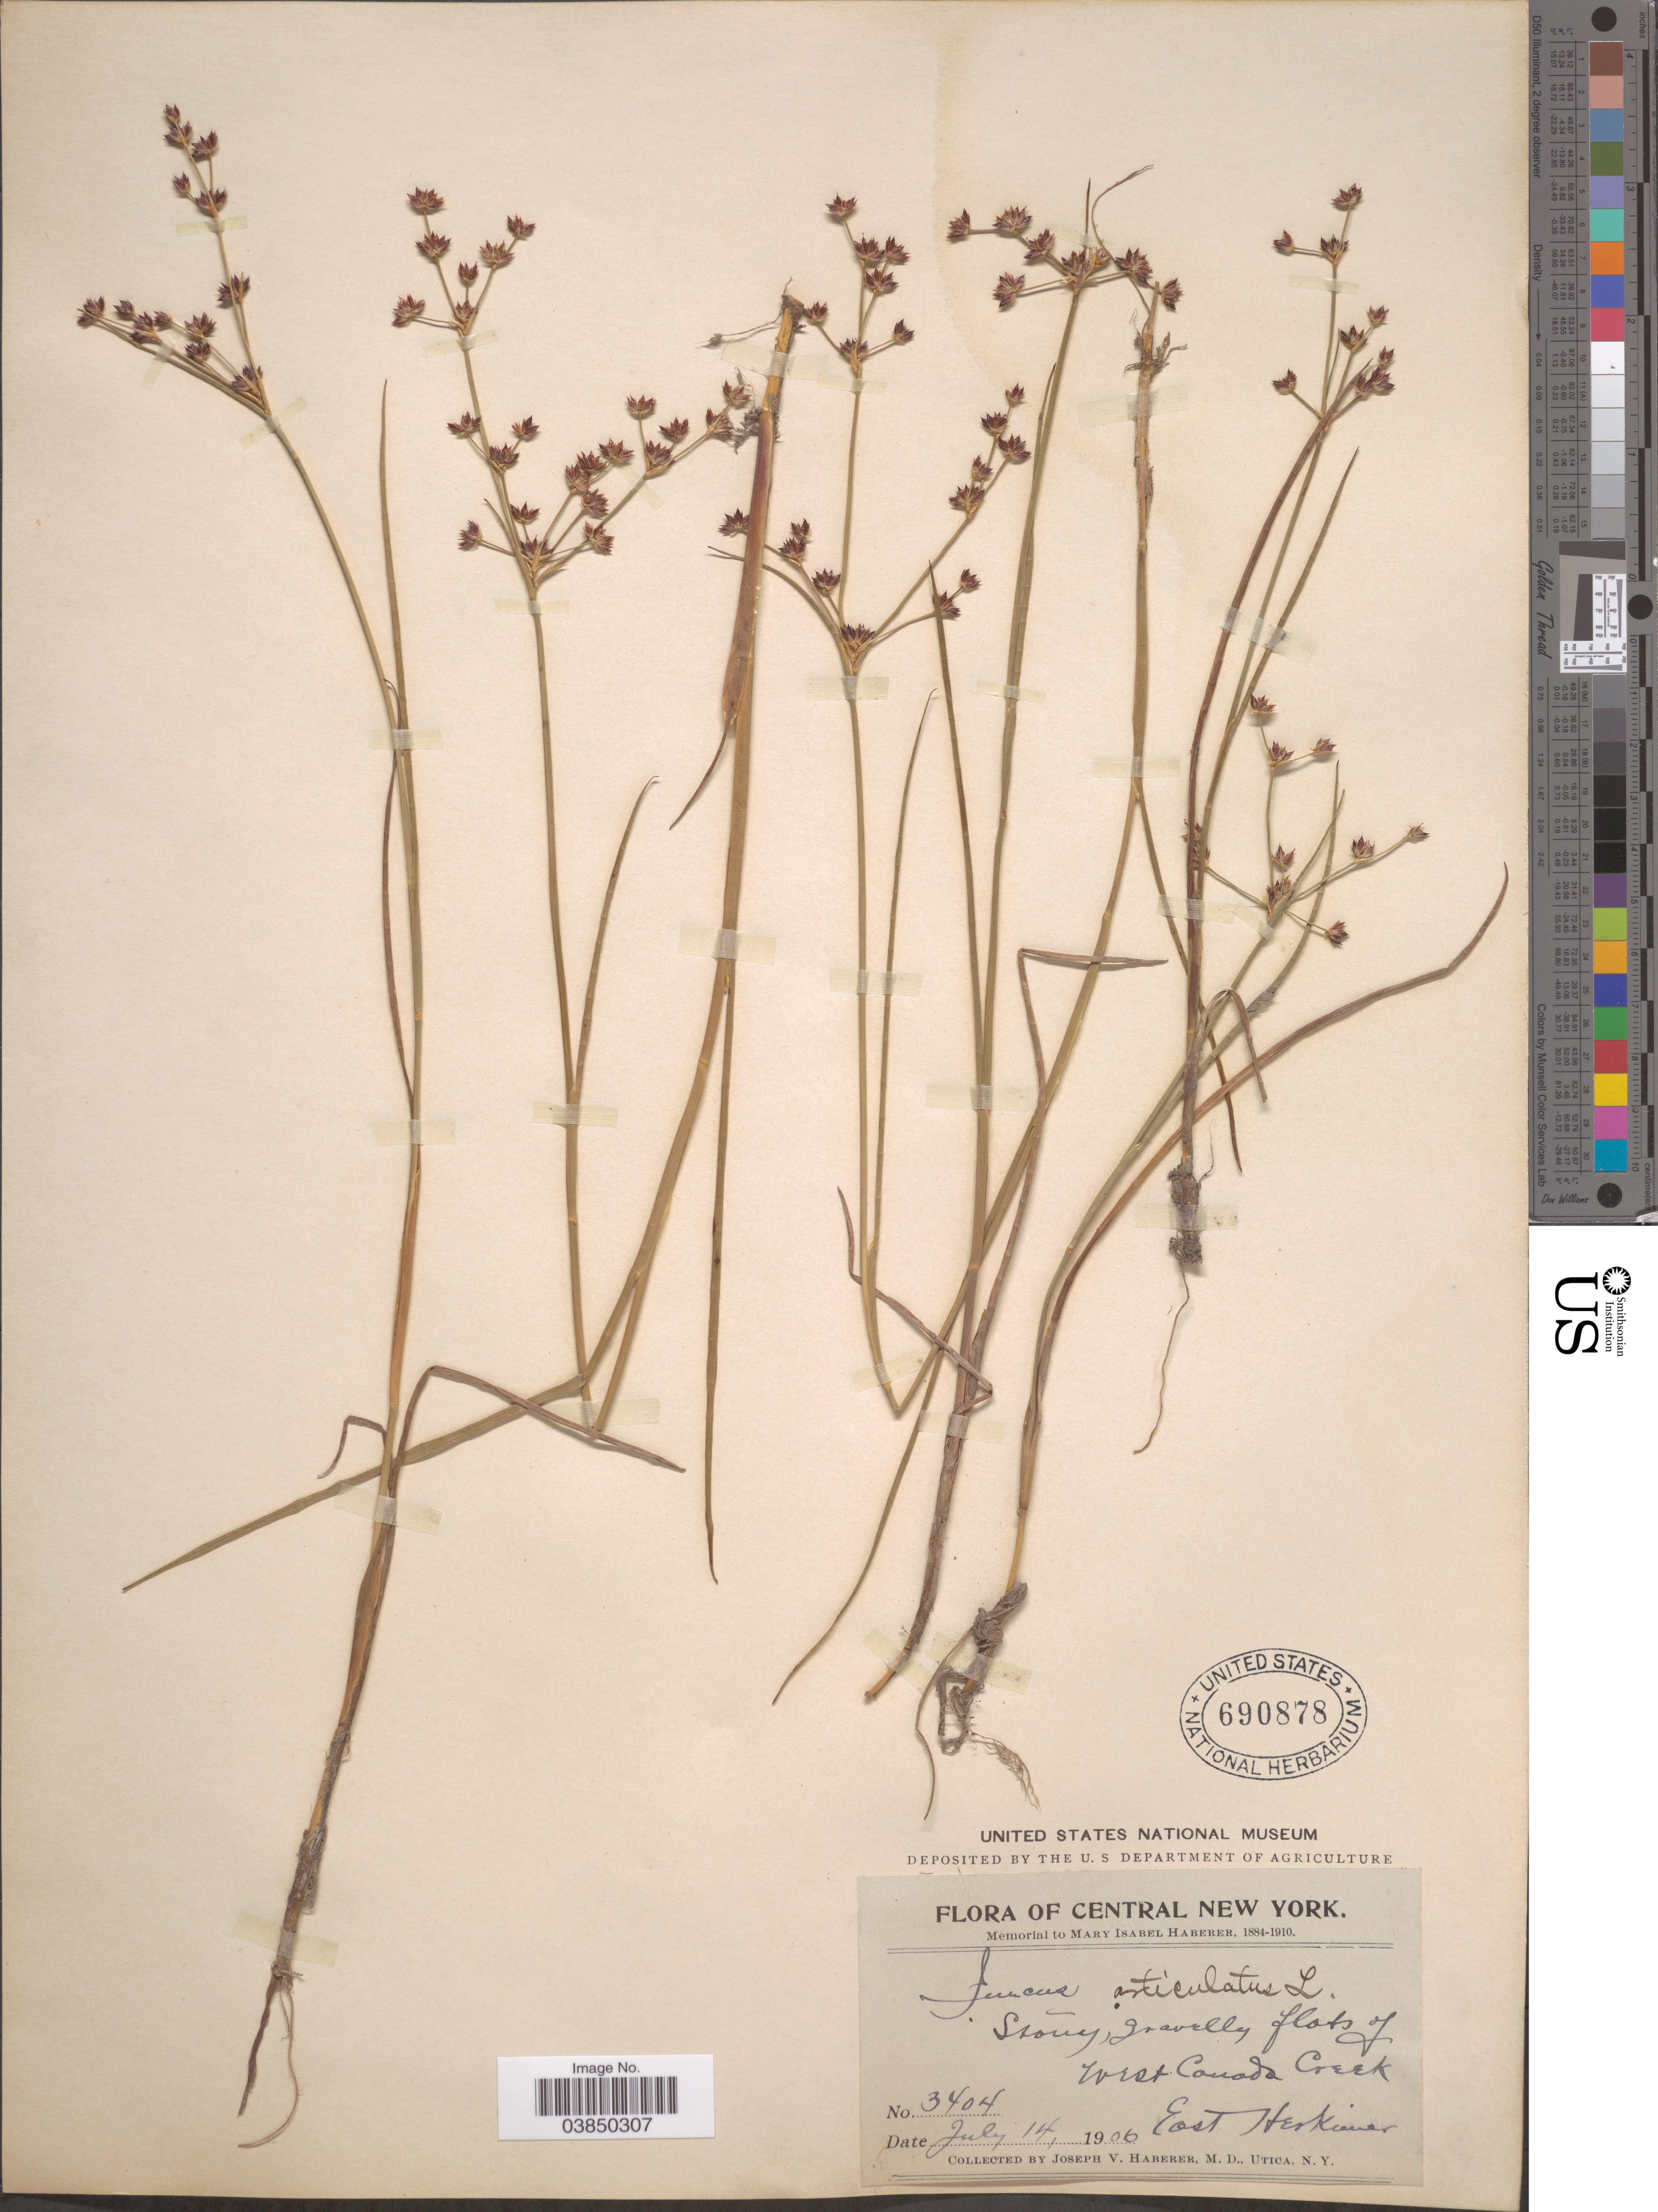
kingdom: Plantae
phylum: Tracheophyta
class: Liliopsida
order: Poales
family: Juncaceae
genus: Juncus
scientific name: Juncus articulatus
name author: L.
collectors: J. V. Haberer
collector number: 3404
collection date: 1906-07-14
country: United States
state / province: New York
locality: Central New York. Flats of West Canada Creek. East Herkimer.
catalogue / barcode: US 690878